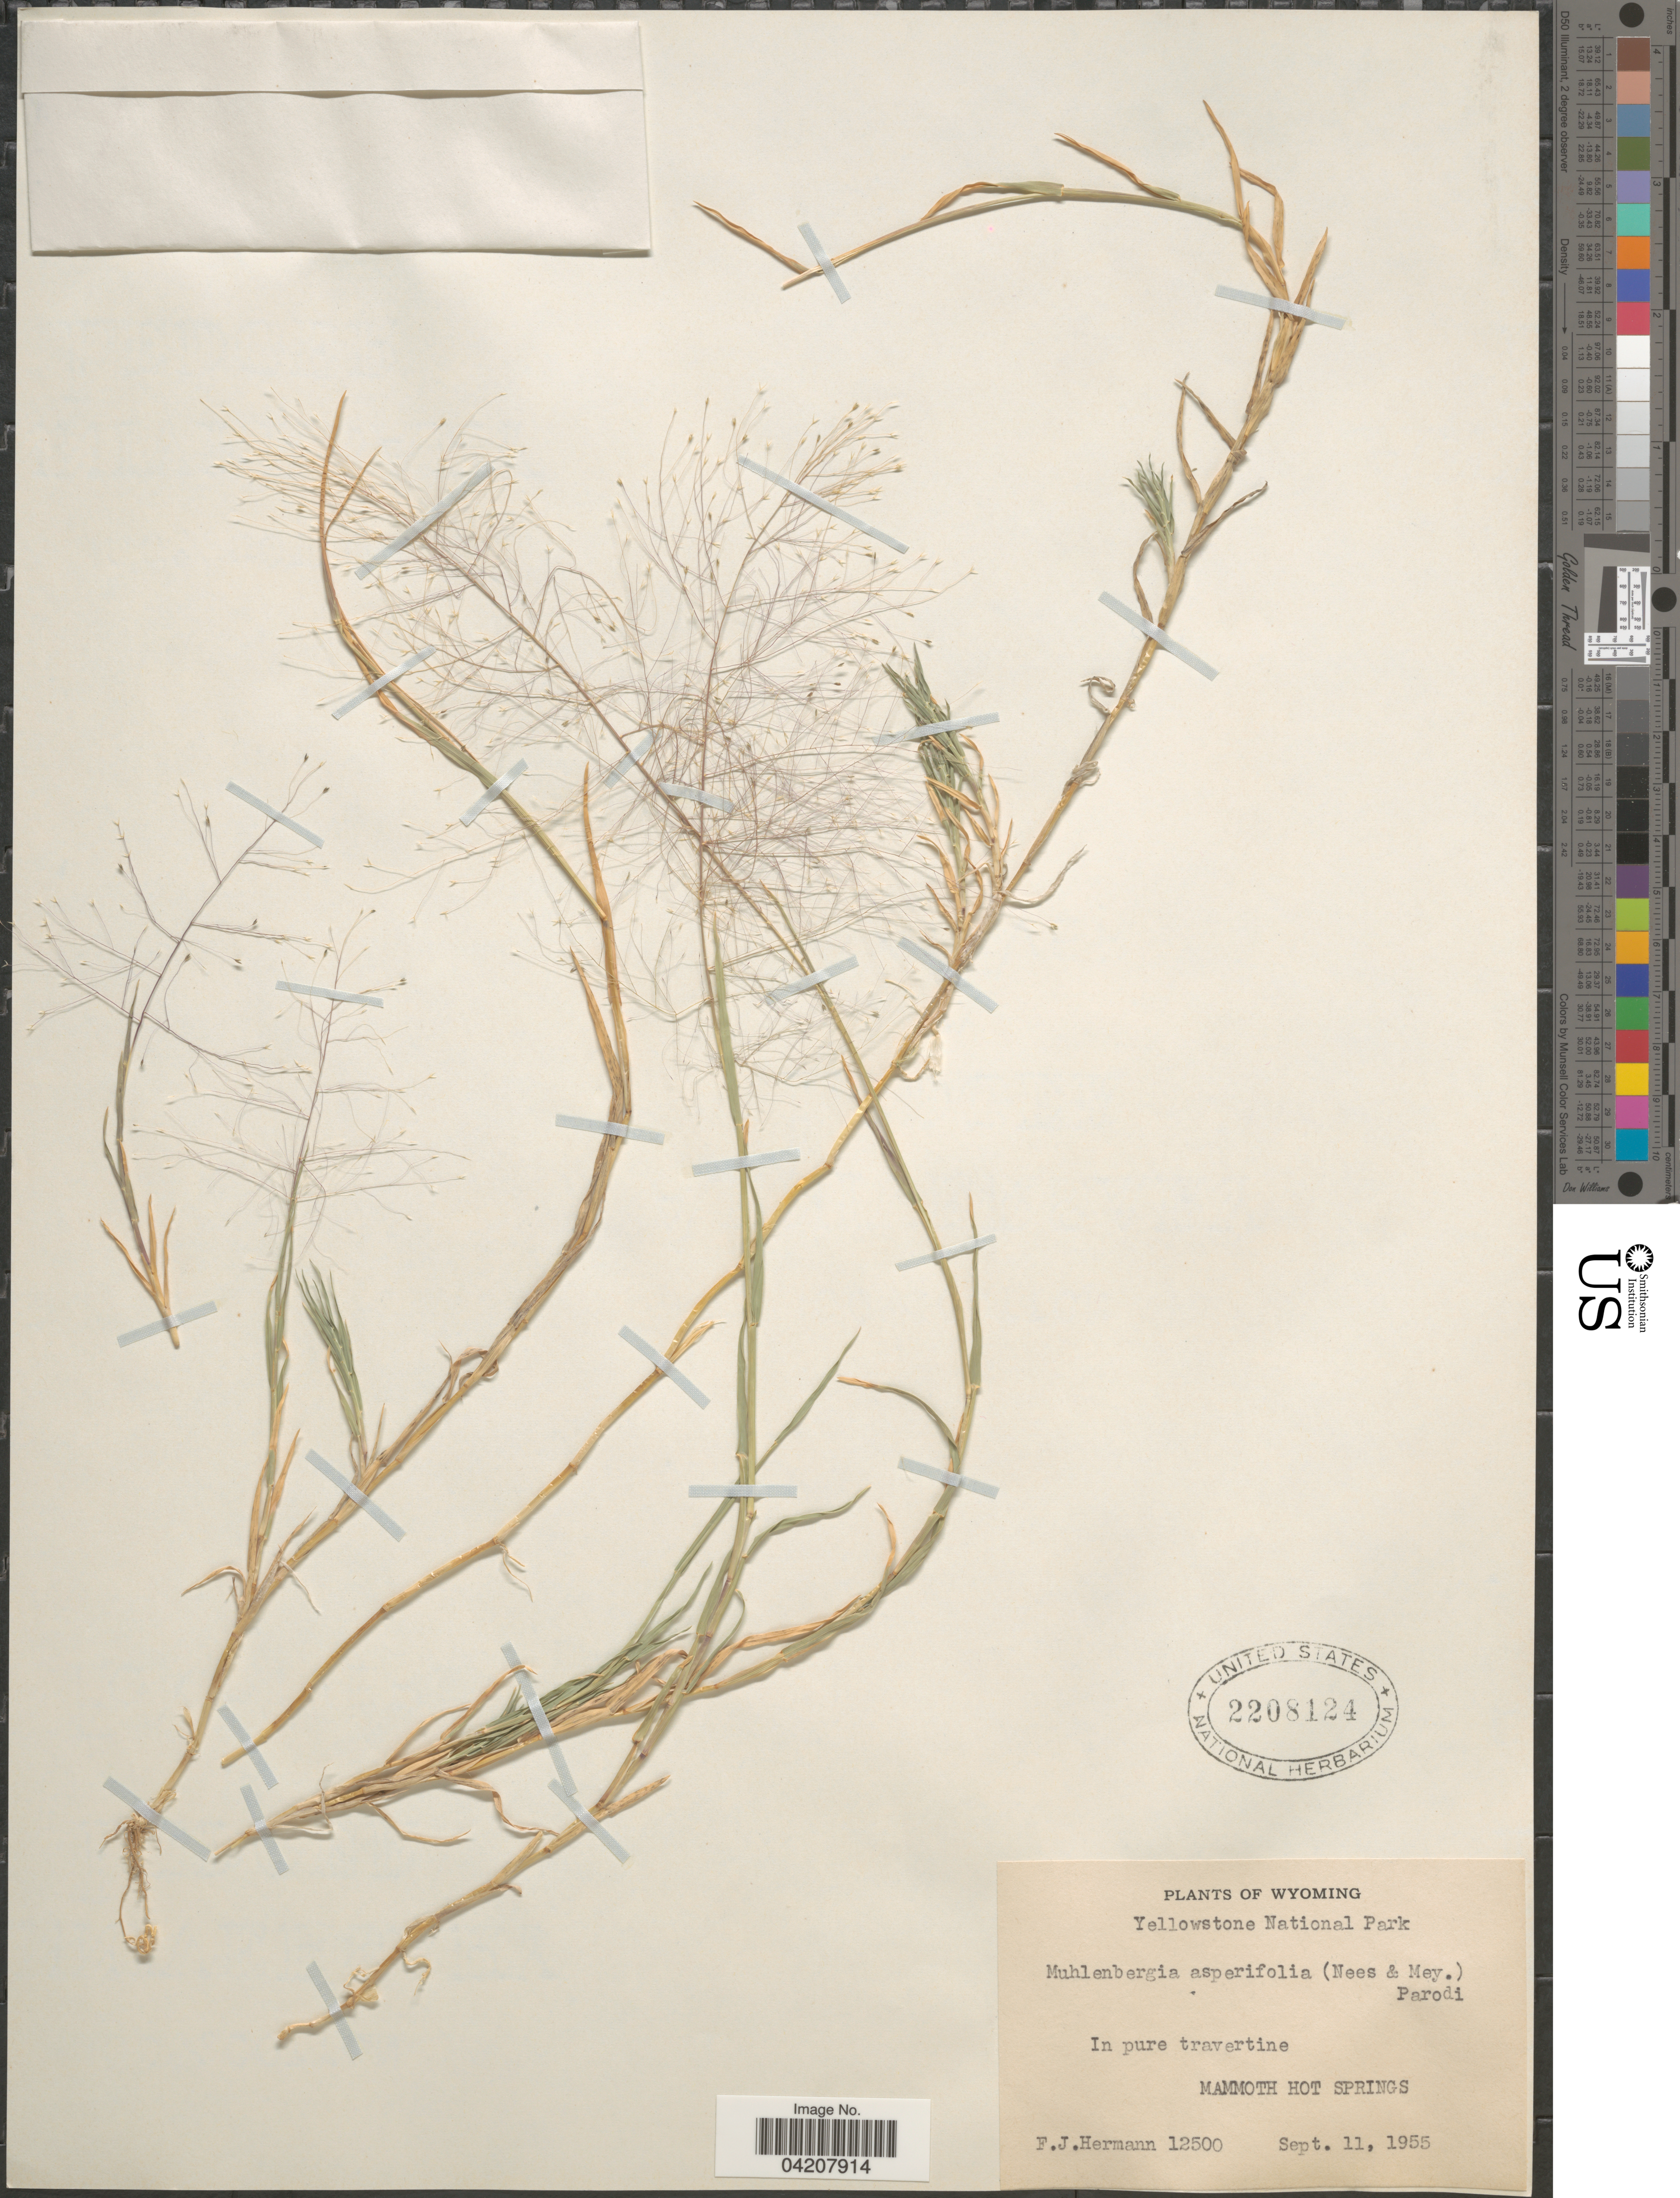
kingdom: Plantae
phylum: Tracheophyta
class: Liliopsida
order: Poales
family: Poaceae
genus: Muhlenbergia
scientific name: Muhlenbergia asperifolia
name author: (Nees & Meyen ex Trin.) Parodi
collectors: F. J. Hermann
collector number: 12500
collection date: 1955-09-11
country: United States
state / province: Wyoming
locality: Yellowstone National Park. Mammoth Hot Springs.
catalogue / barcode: US 2208124